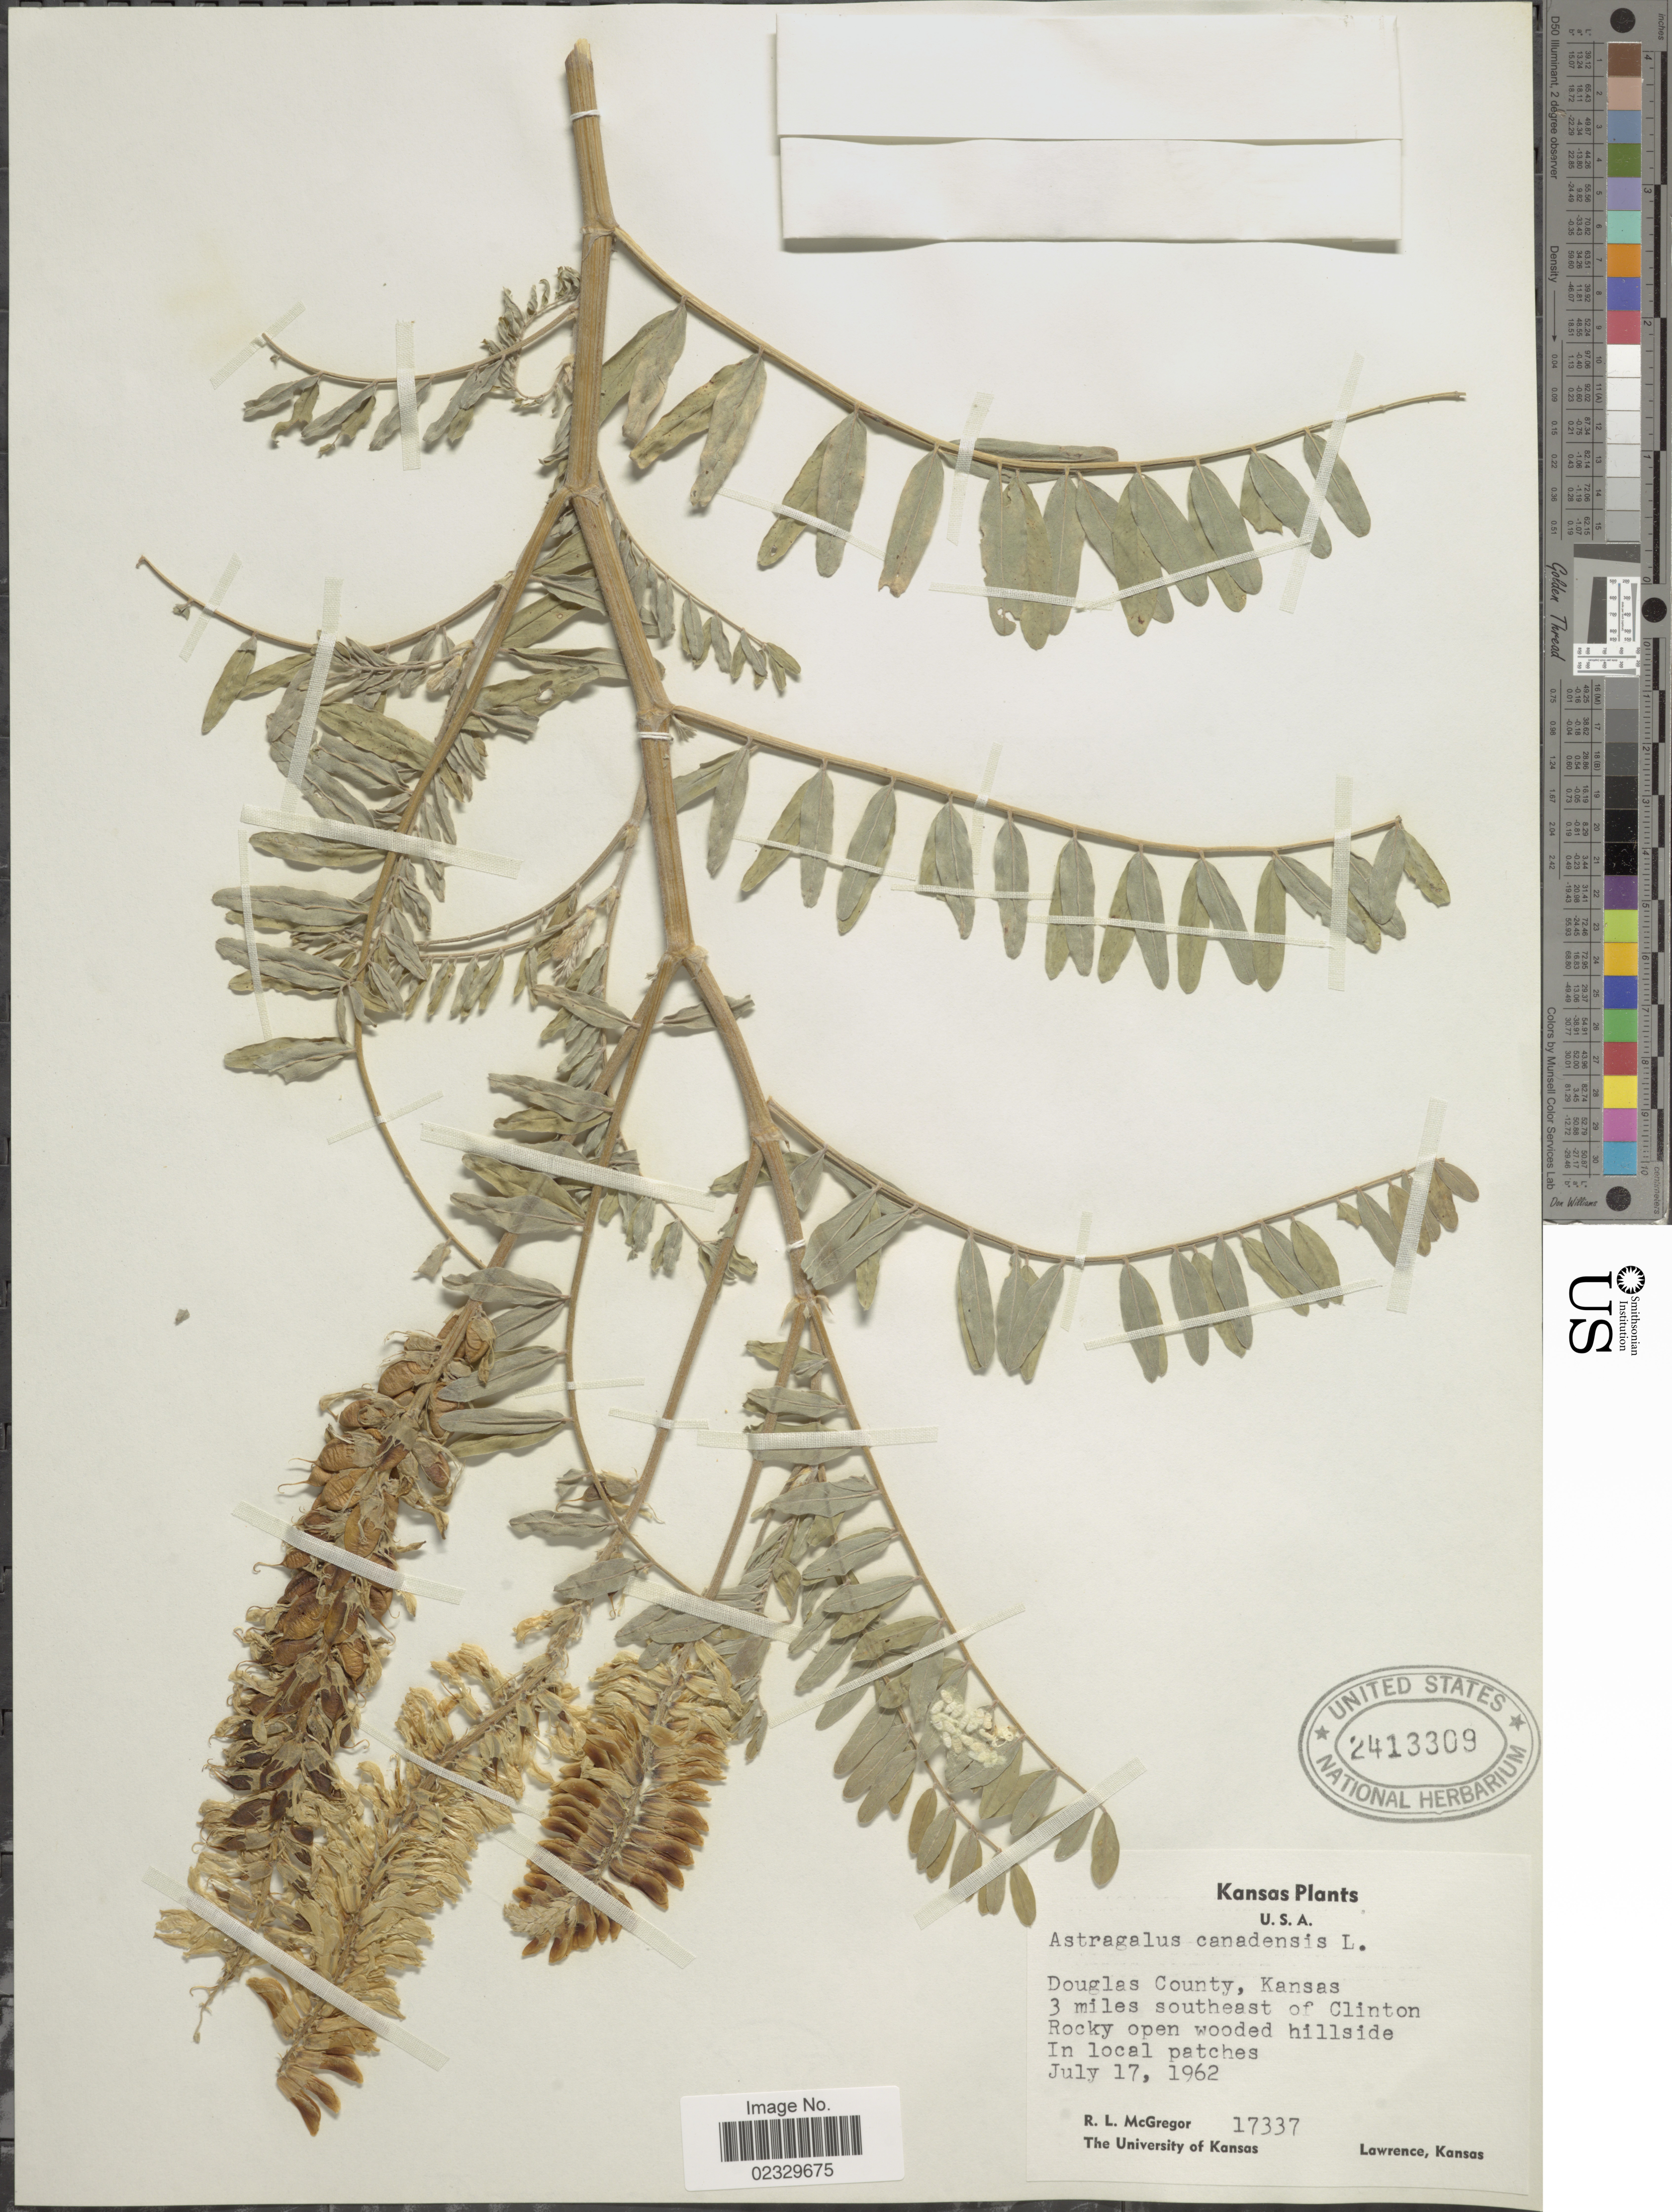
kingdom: Plantae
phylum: Tracheophyta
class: Magnoliopsida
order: Fabales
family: Fabaceae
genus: Astragalus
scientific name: Astragalus canadensis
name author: L.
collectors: R. McGregor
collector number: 17337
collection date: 1962-07-17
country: United States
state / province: Kansas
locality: Douglas County, Kansas, 3 miles southeast of Clinton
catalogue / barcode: US 2413309